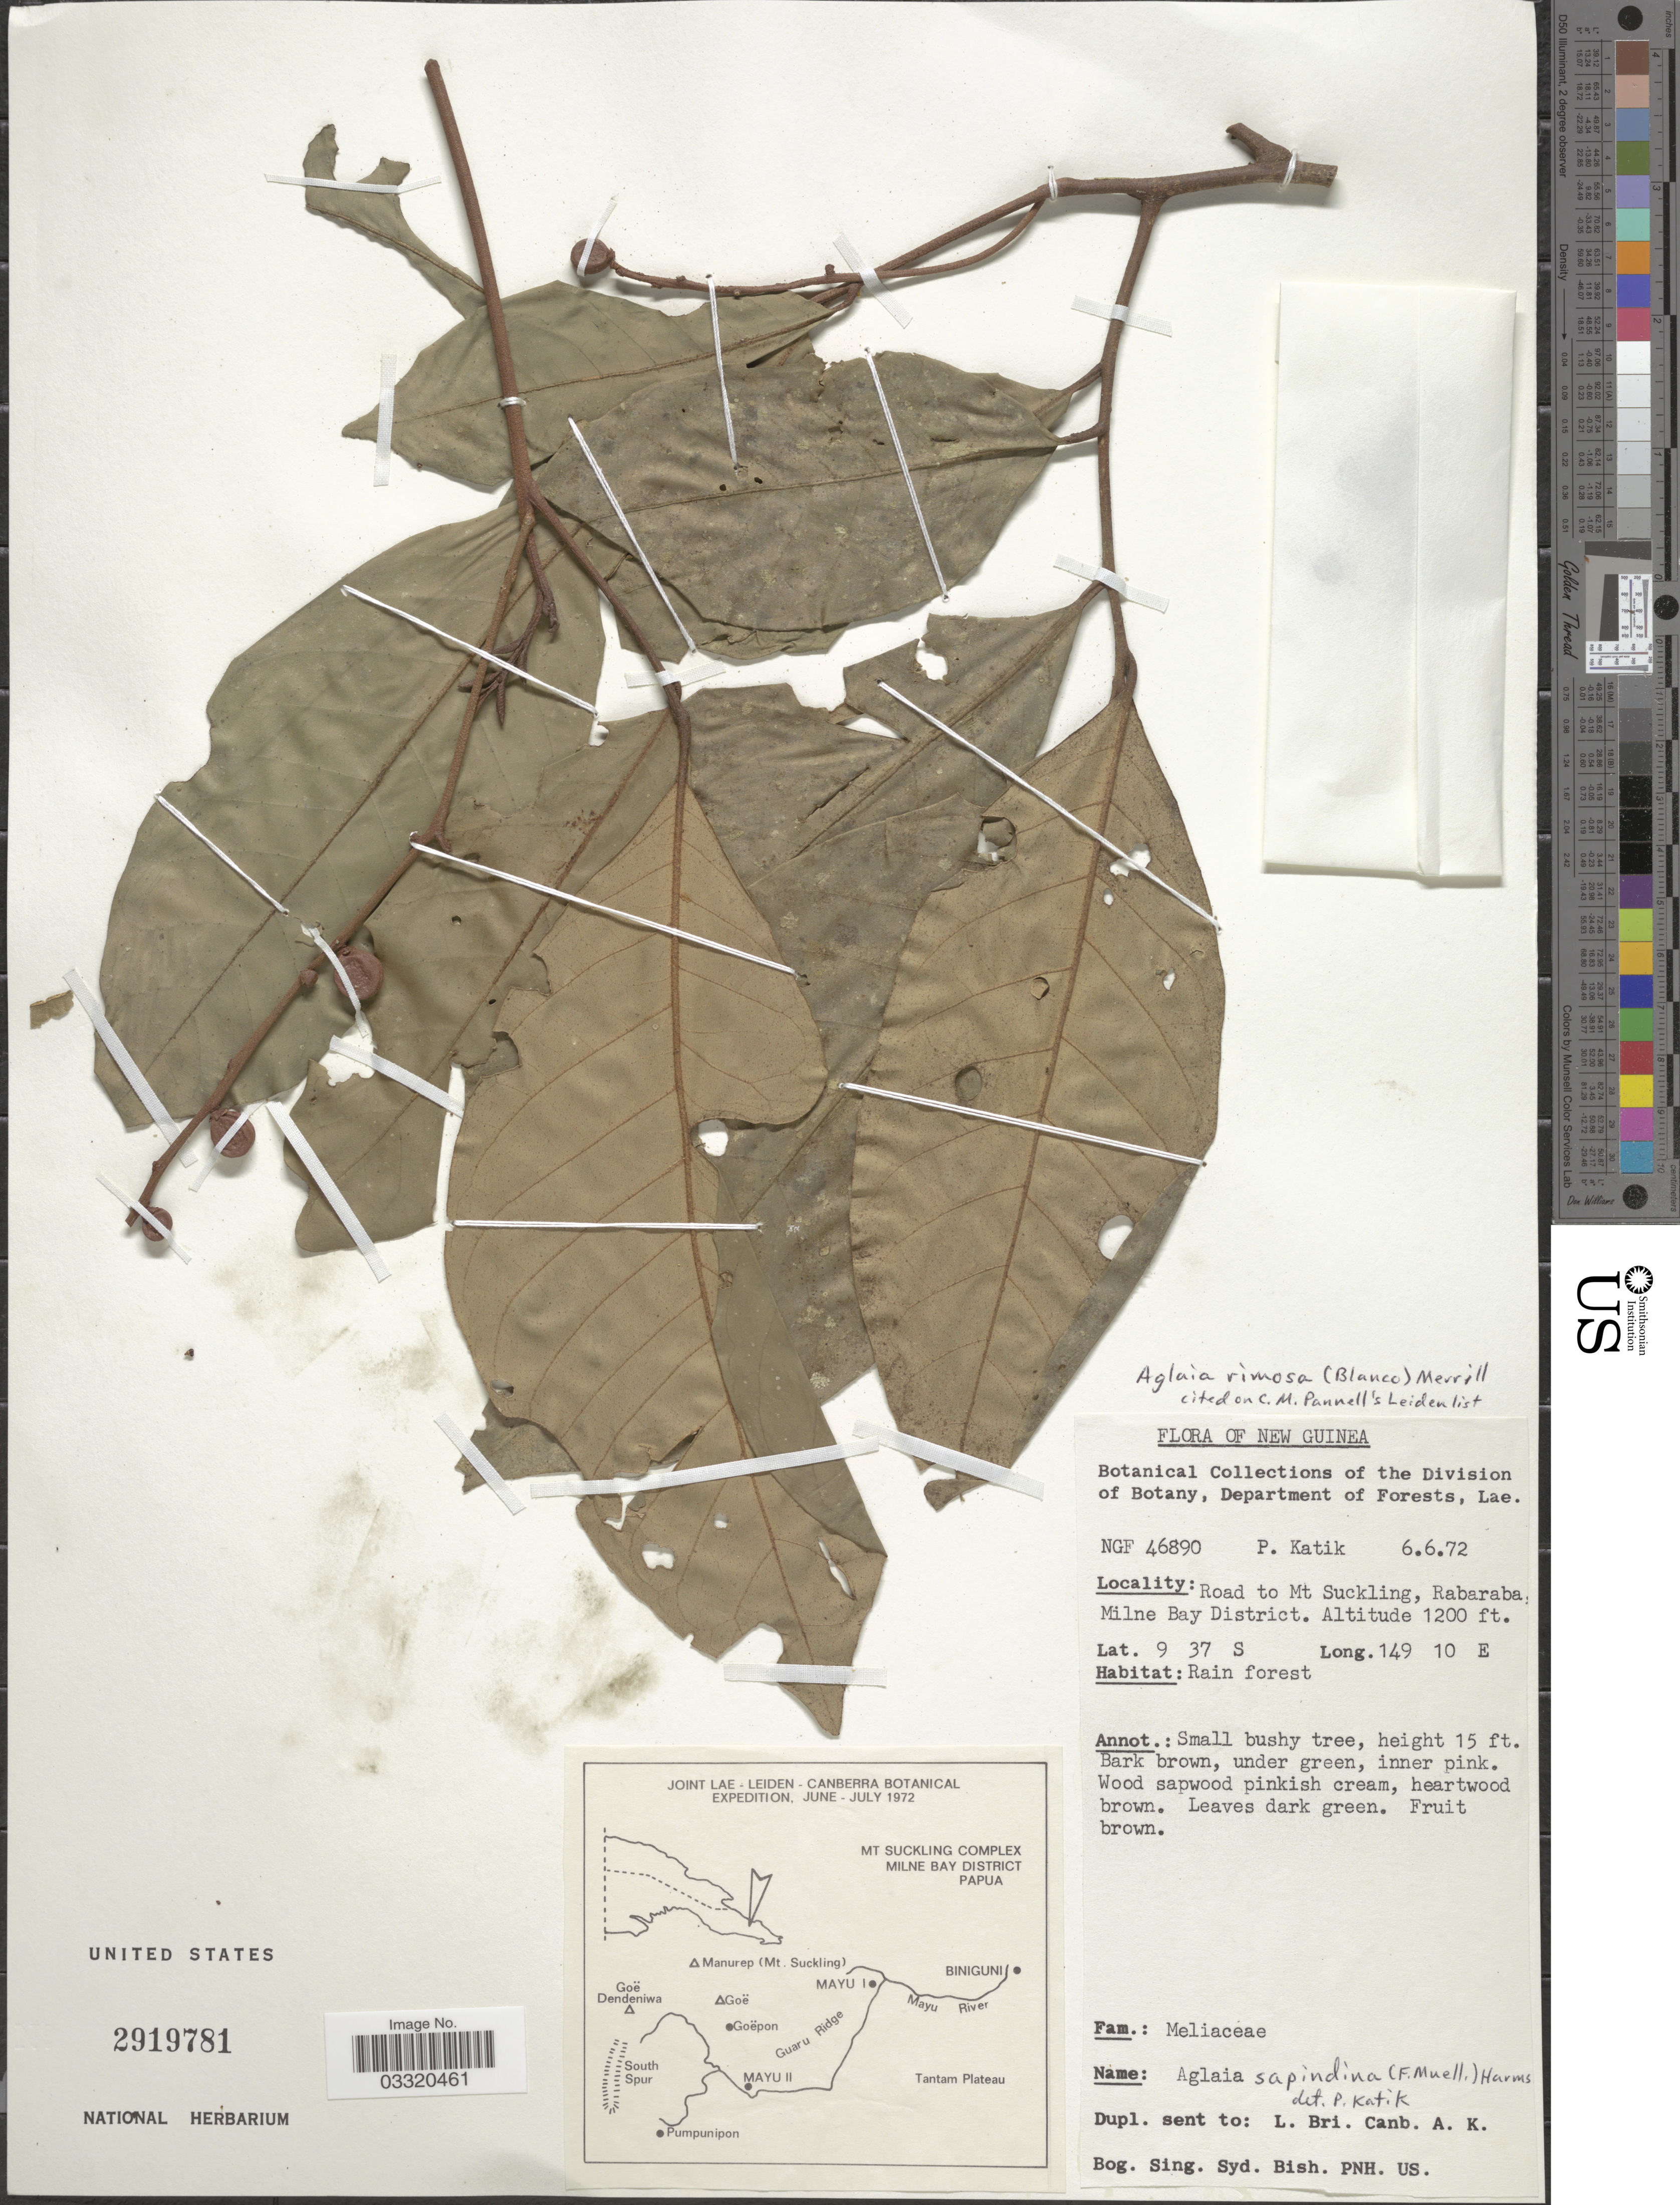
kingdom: Plantae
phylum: Tracheophyta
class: Magnoliopsida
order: Sapindales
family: Meliaceae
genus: Aglaia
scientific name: Aglaia rimosa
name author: (Blanco) Merr.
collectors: P. Katik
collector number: NGF46890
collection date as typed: Transcribed d/m/y: 6/6/72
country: Papua New Guinea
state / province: Milne Bay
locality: New Guinea. Road to Mt Suckling, Rabaraba, Milne Bay District.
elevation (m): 366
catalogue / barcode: US 2919781